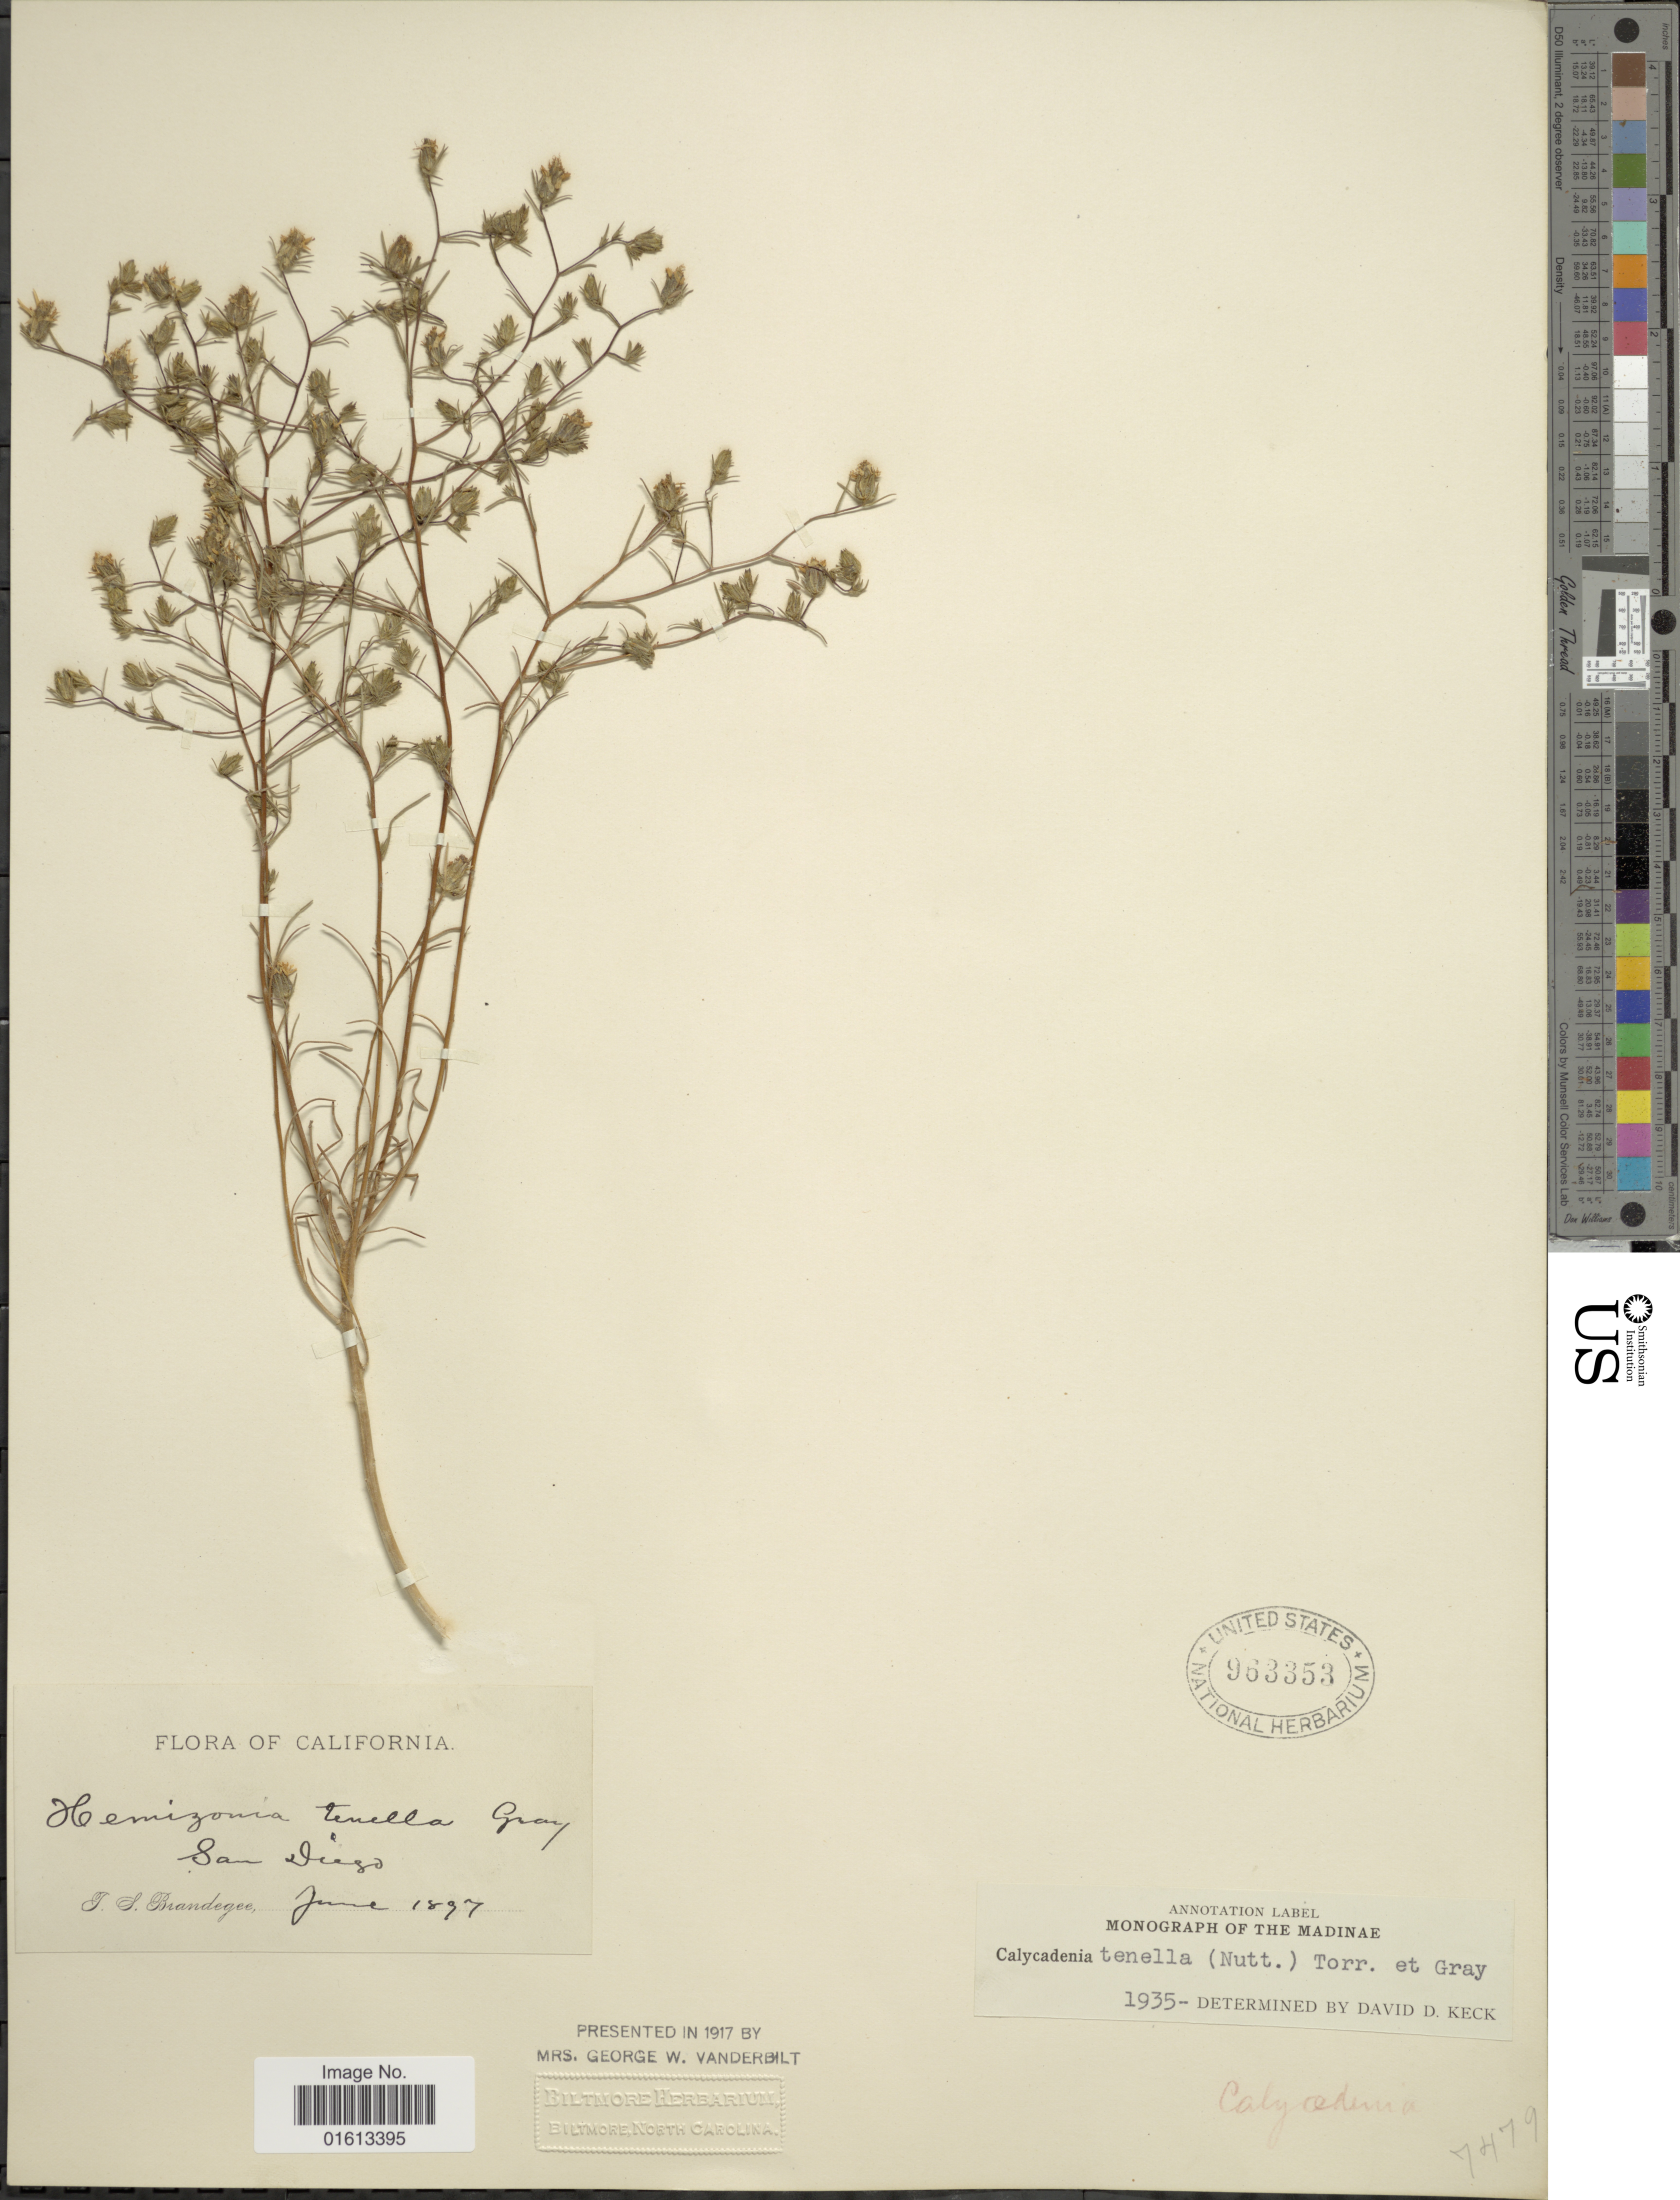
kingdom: Plantae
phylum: Tracheophyta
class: Magnoliopsida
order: Asterales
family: Asteraceae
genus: Calycadenia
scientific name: Calycadenia tenella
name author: (Nutt.) Torr. & A. Gray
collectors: J. S. Brandegee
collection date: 1897-06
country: United States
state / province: California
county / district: San Diego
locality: San Diego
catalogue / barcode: US 963353